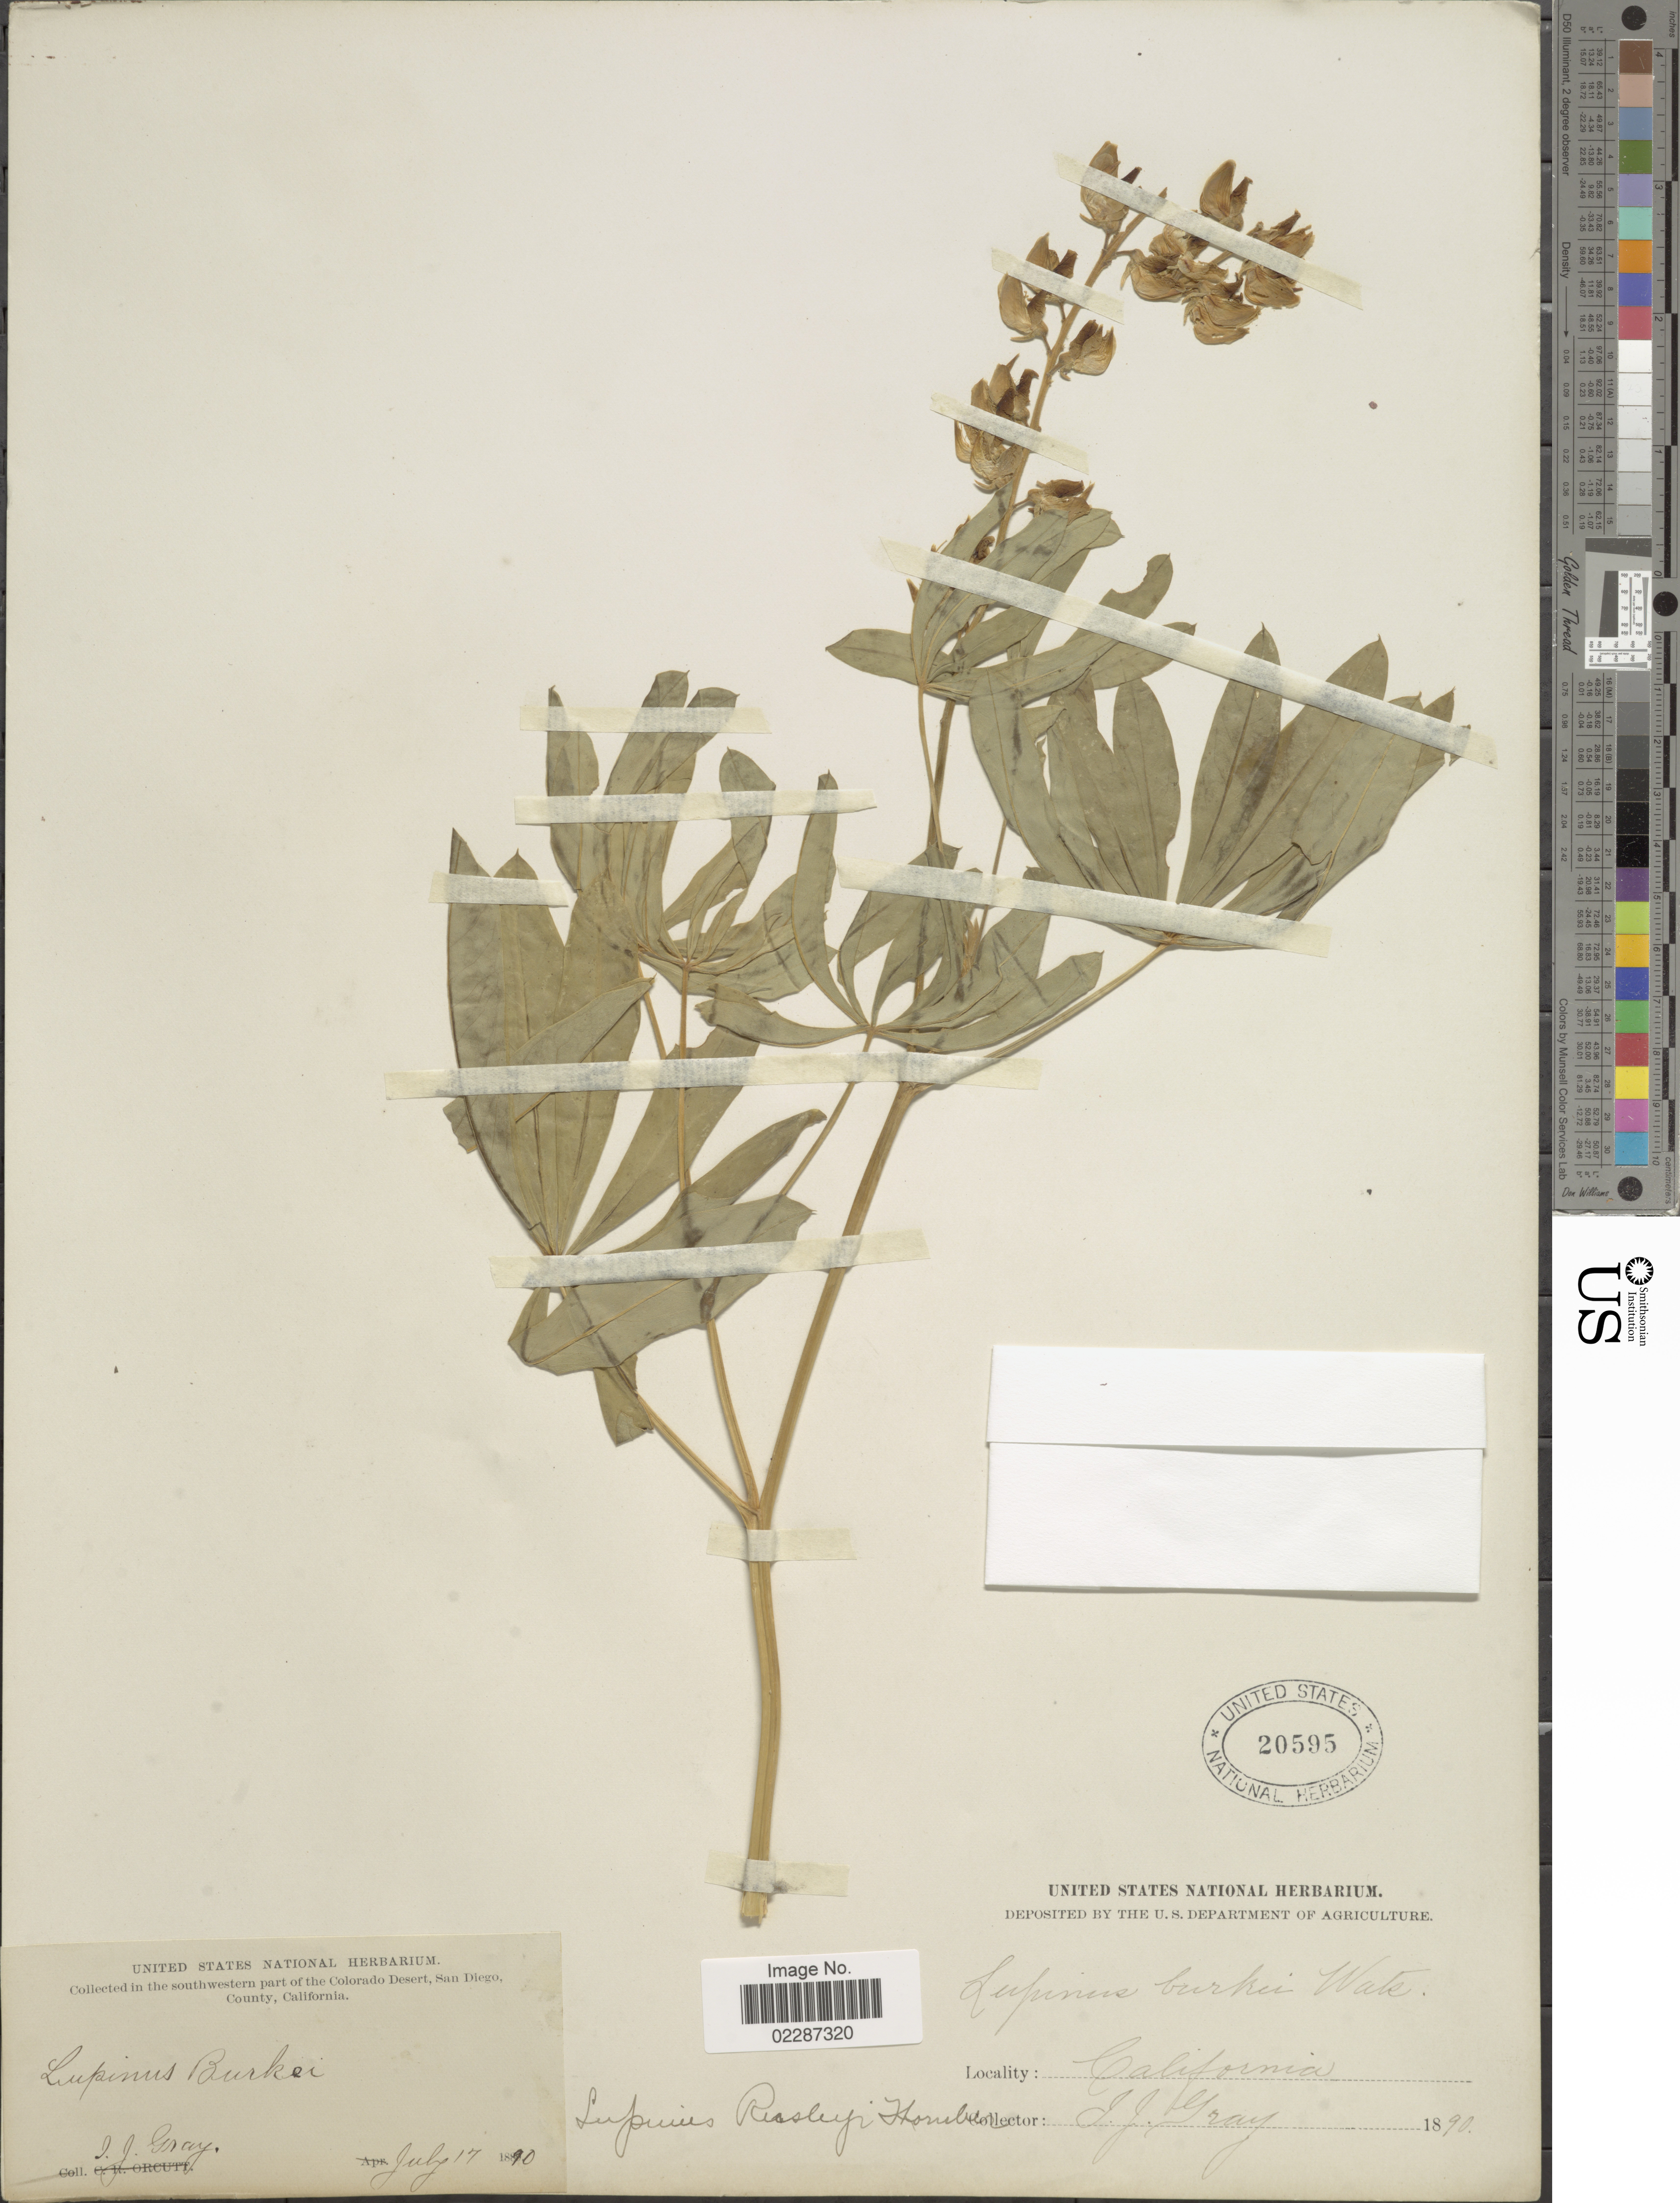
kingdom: Plantae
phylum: Tracheophyta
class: Magnoliopsida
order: Fabales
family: Fabaceae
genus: Lupinus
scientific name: Lupinus rusbyi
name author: Thornber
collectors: I. Gray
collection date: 1890-07-17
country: United States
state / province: California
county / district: San Diego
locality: Southwestern part of the Colorado Desert, San Diego County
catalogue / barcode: US 20595